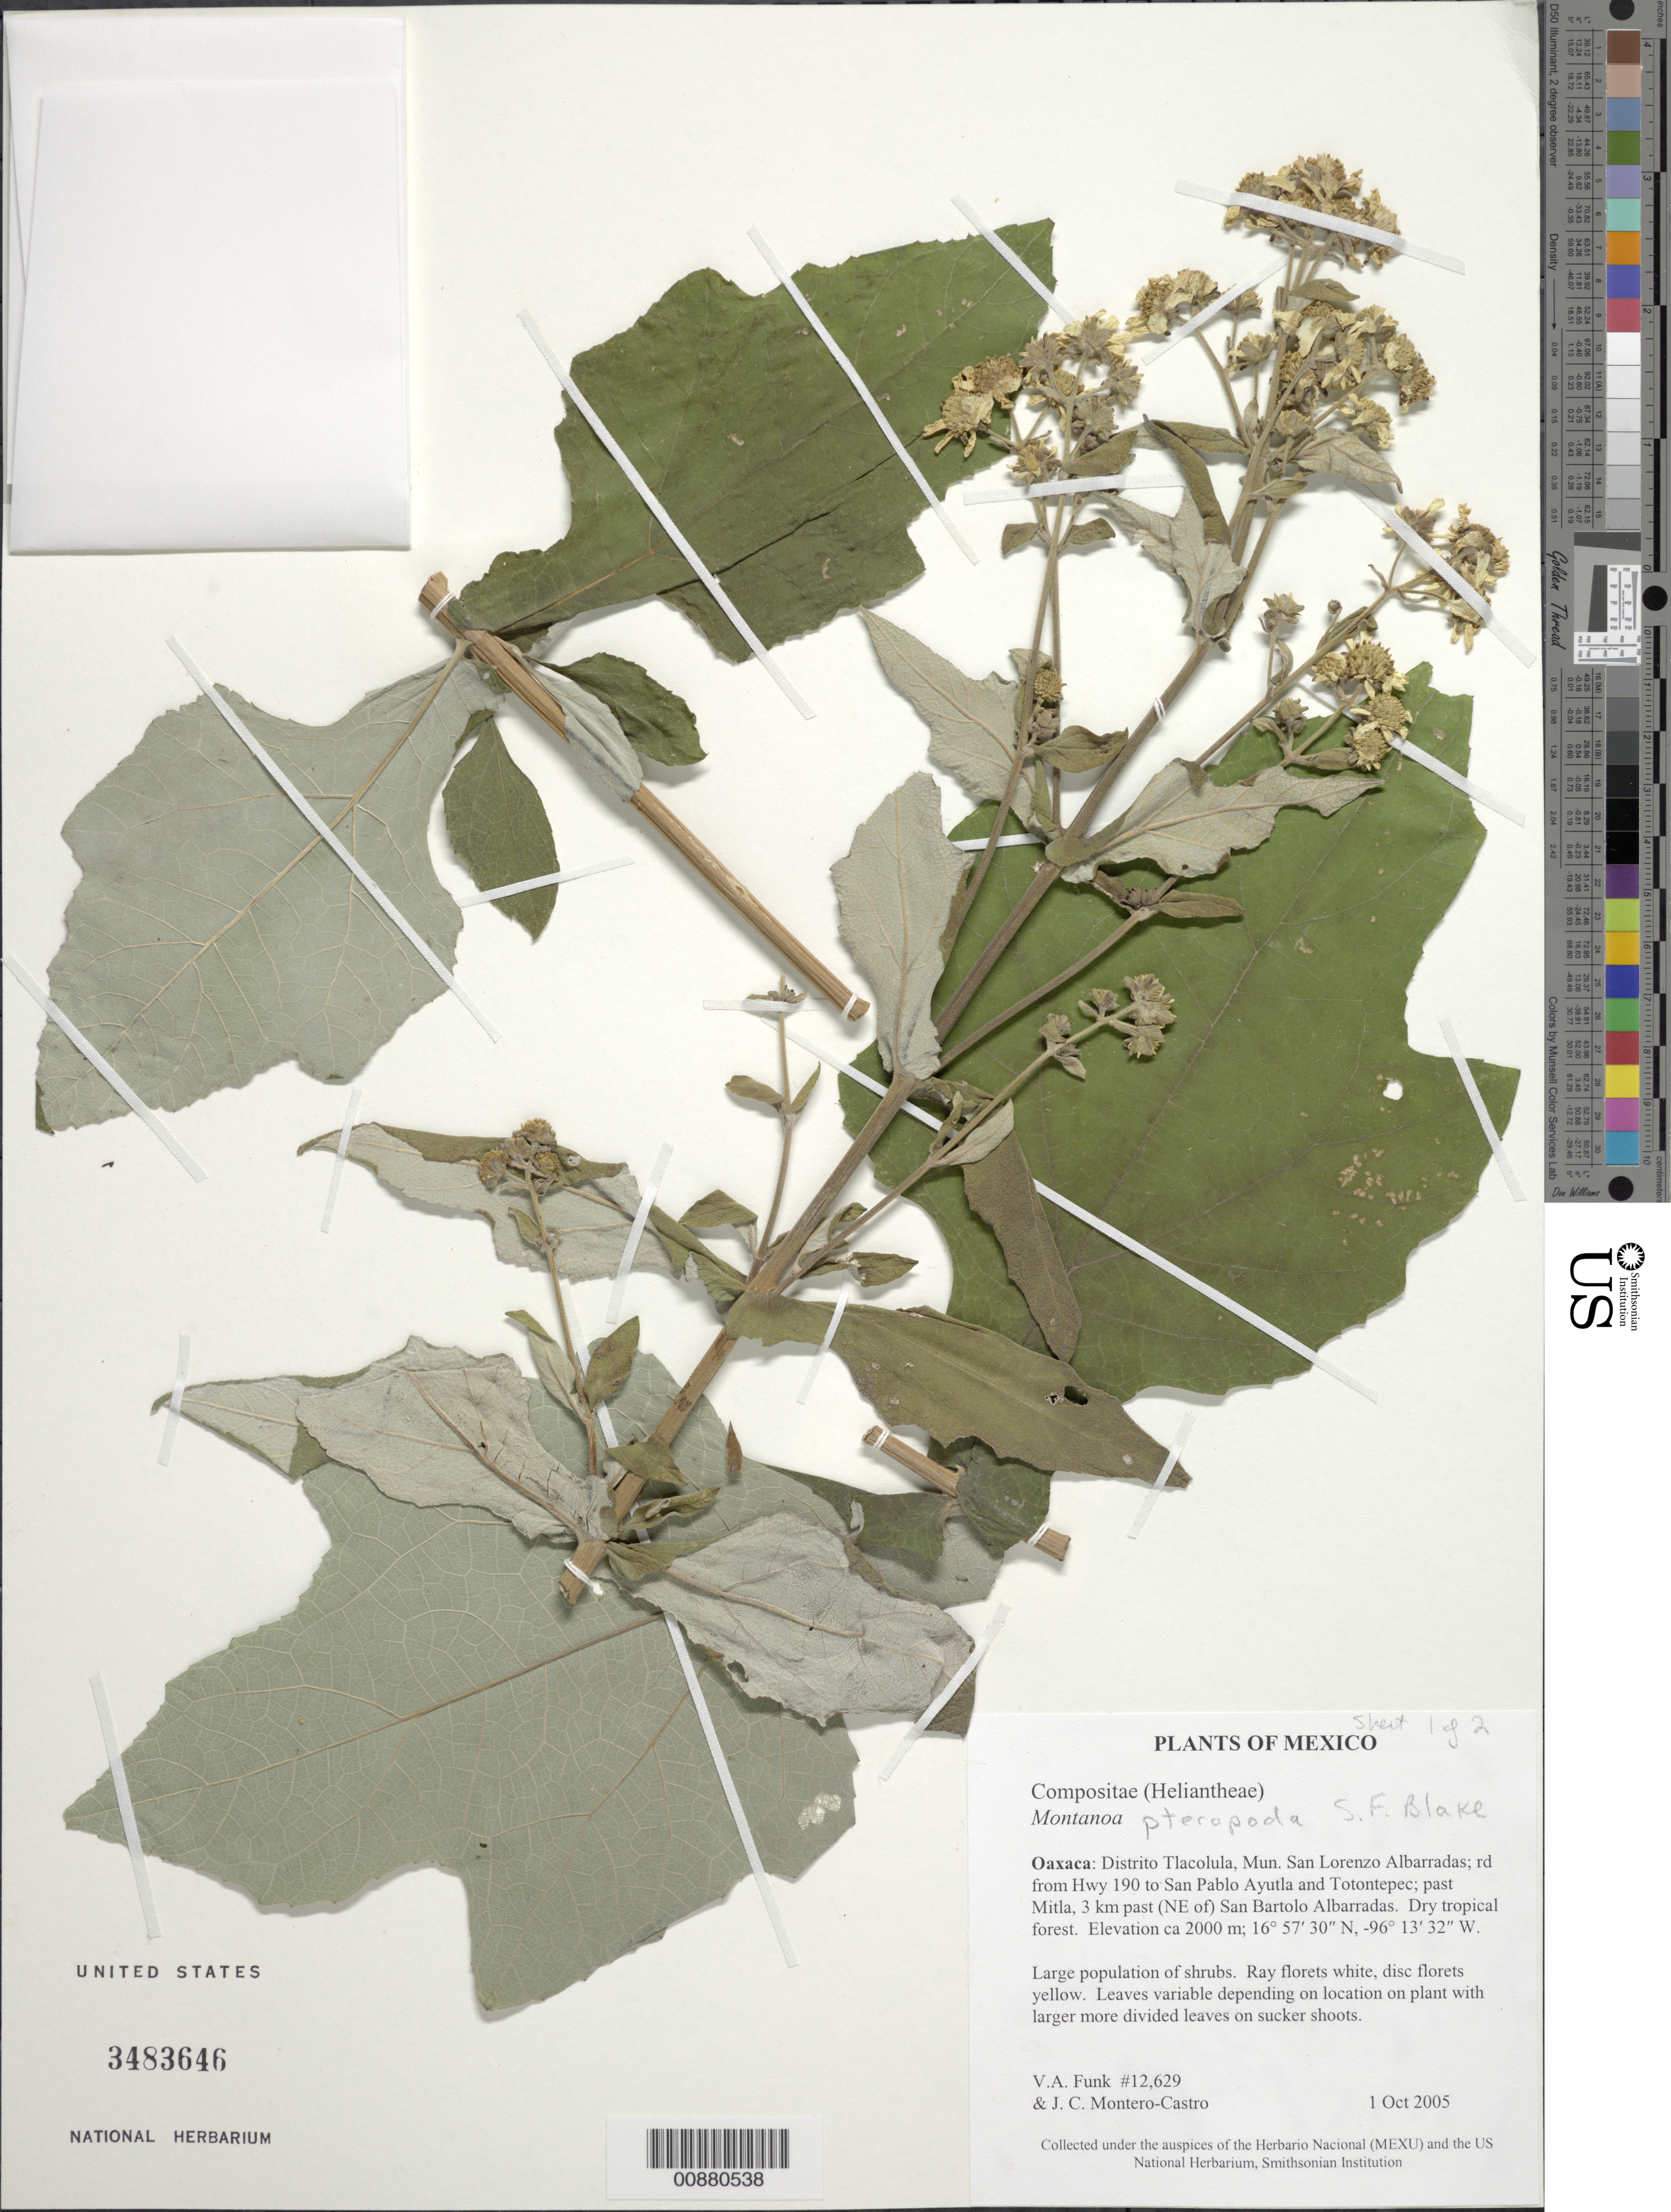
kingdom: Plantae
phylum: Tracheophyta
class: Magnoliopsida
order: Asterales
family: Asteraceae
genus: Montanoa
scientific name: Montanoa pteropoda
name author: S.F. Blake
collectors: V. Funk & J. Montero-Castro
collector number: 12629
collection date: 2005-10-01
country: Mexico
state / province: Oaxaca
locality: Dist. Tlacolula, Mun. San Lorenzo Albarradas, road from Hwy 190 to San Pablo Ayutla and Totontepec; past Mitla, 3 km past (NE of) San Bartolo Albarradas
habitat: Dry tropical forest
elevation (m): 2000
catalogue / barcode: US 3483646